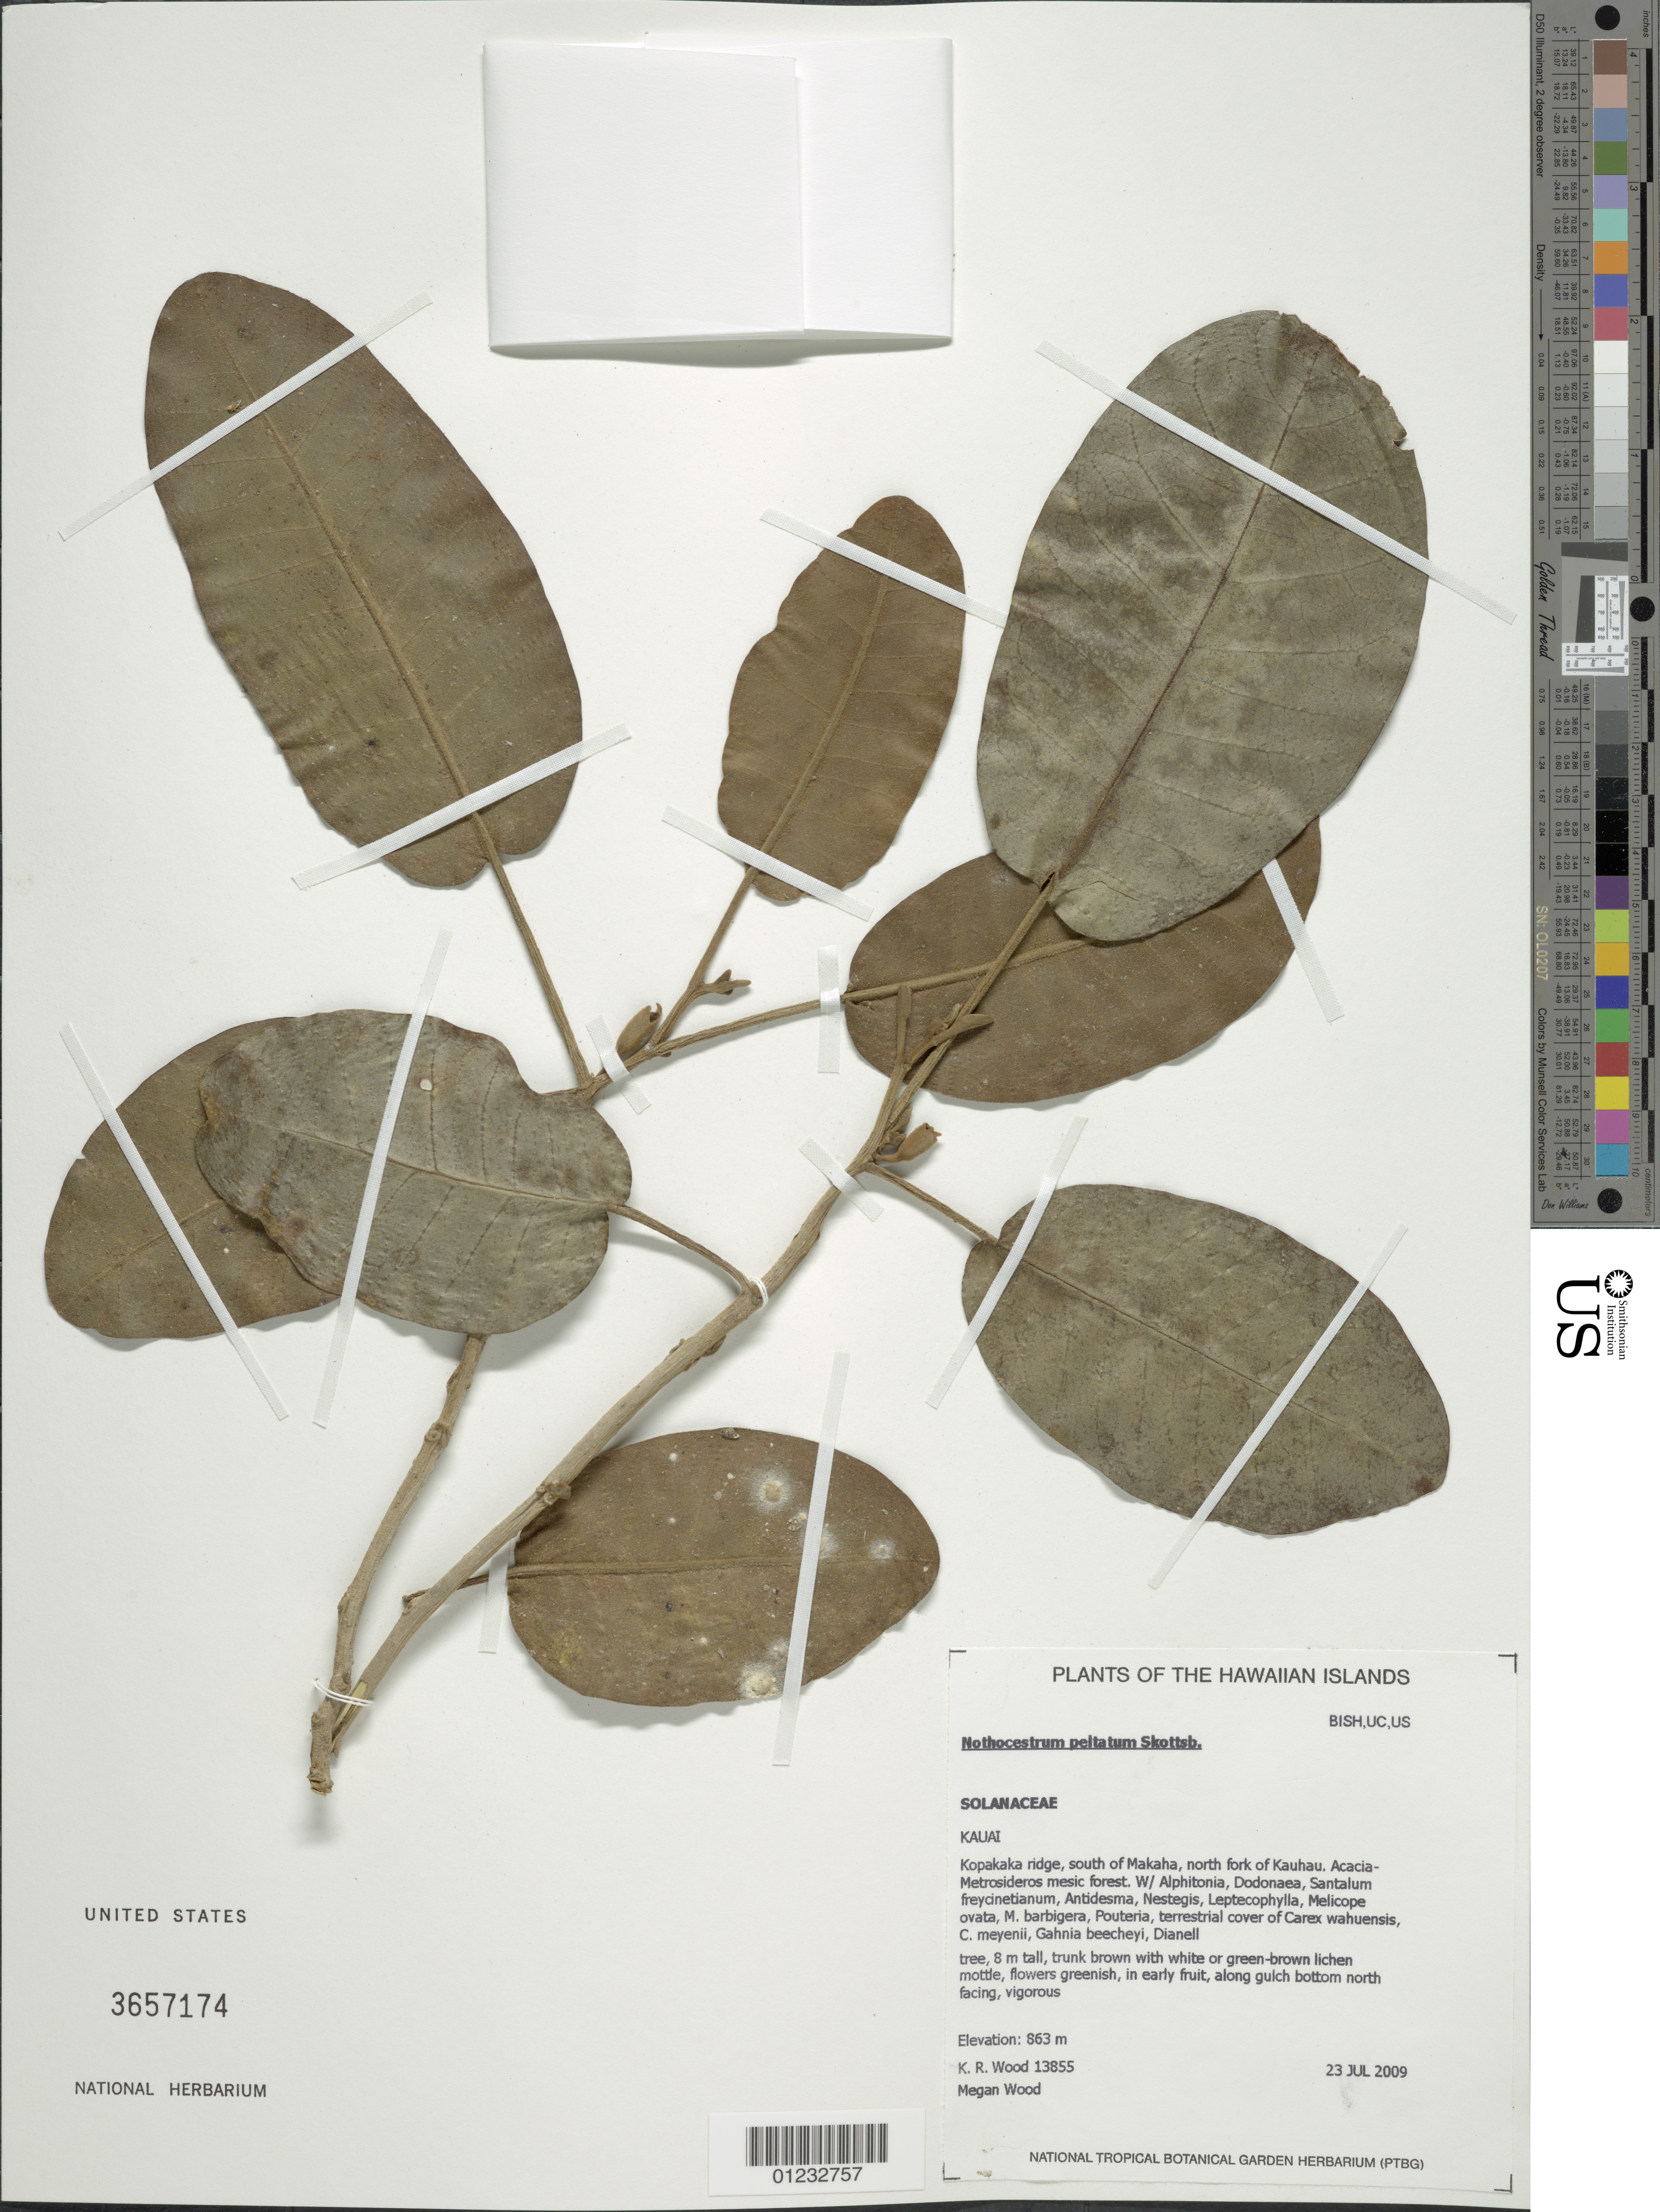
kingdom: Plantae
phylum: Tracheophyta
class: Magnoliopsida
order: Solanales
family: Solanaceae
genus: Nothocestrum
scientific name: Nothocestrum peltatum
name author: Skottsb.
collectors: K. R. Wood & M. Wood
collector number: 13855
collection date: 2009-07-23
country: United States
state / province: Hawaii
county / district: Kaui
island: Kaua'i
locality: Kopakaka ridge, south of Makaha, north fork of Kauhau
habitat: Mesic forest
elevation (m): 863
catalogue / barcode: US 3657174